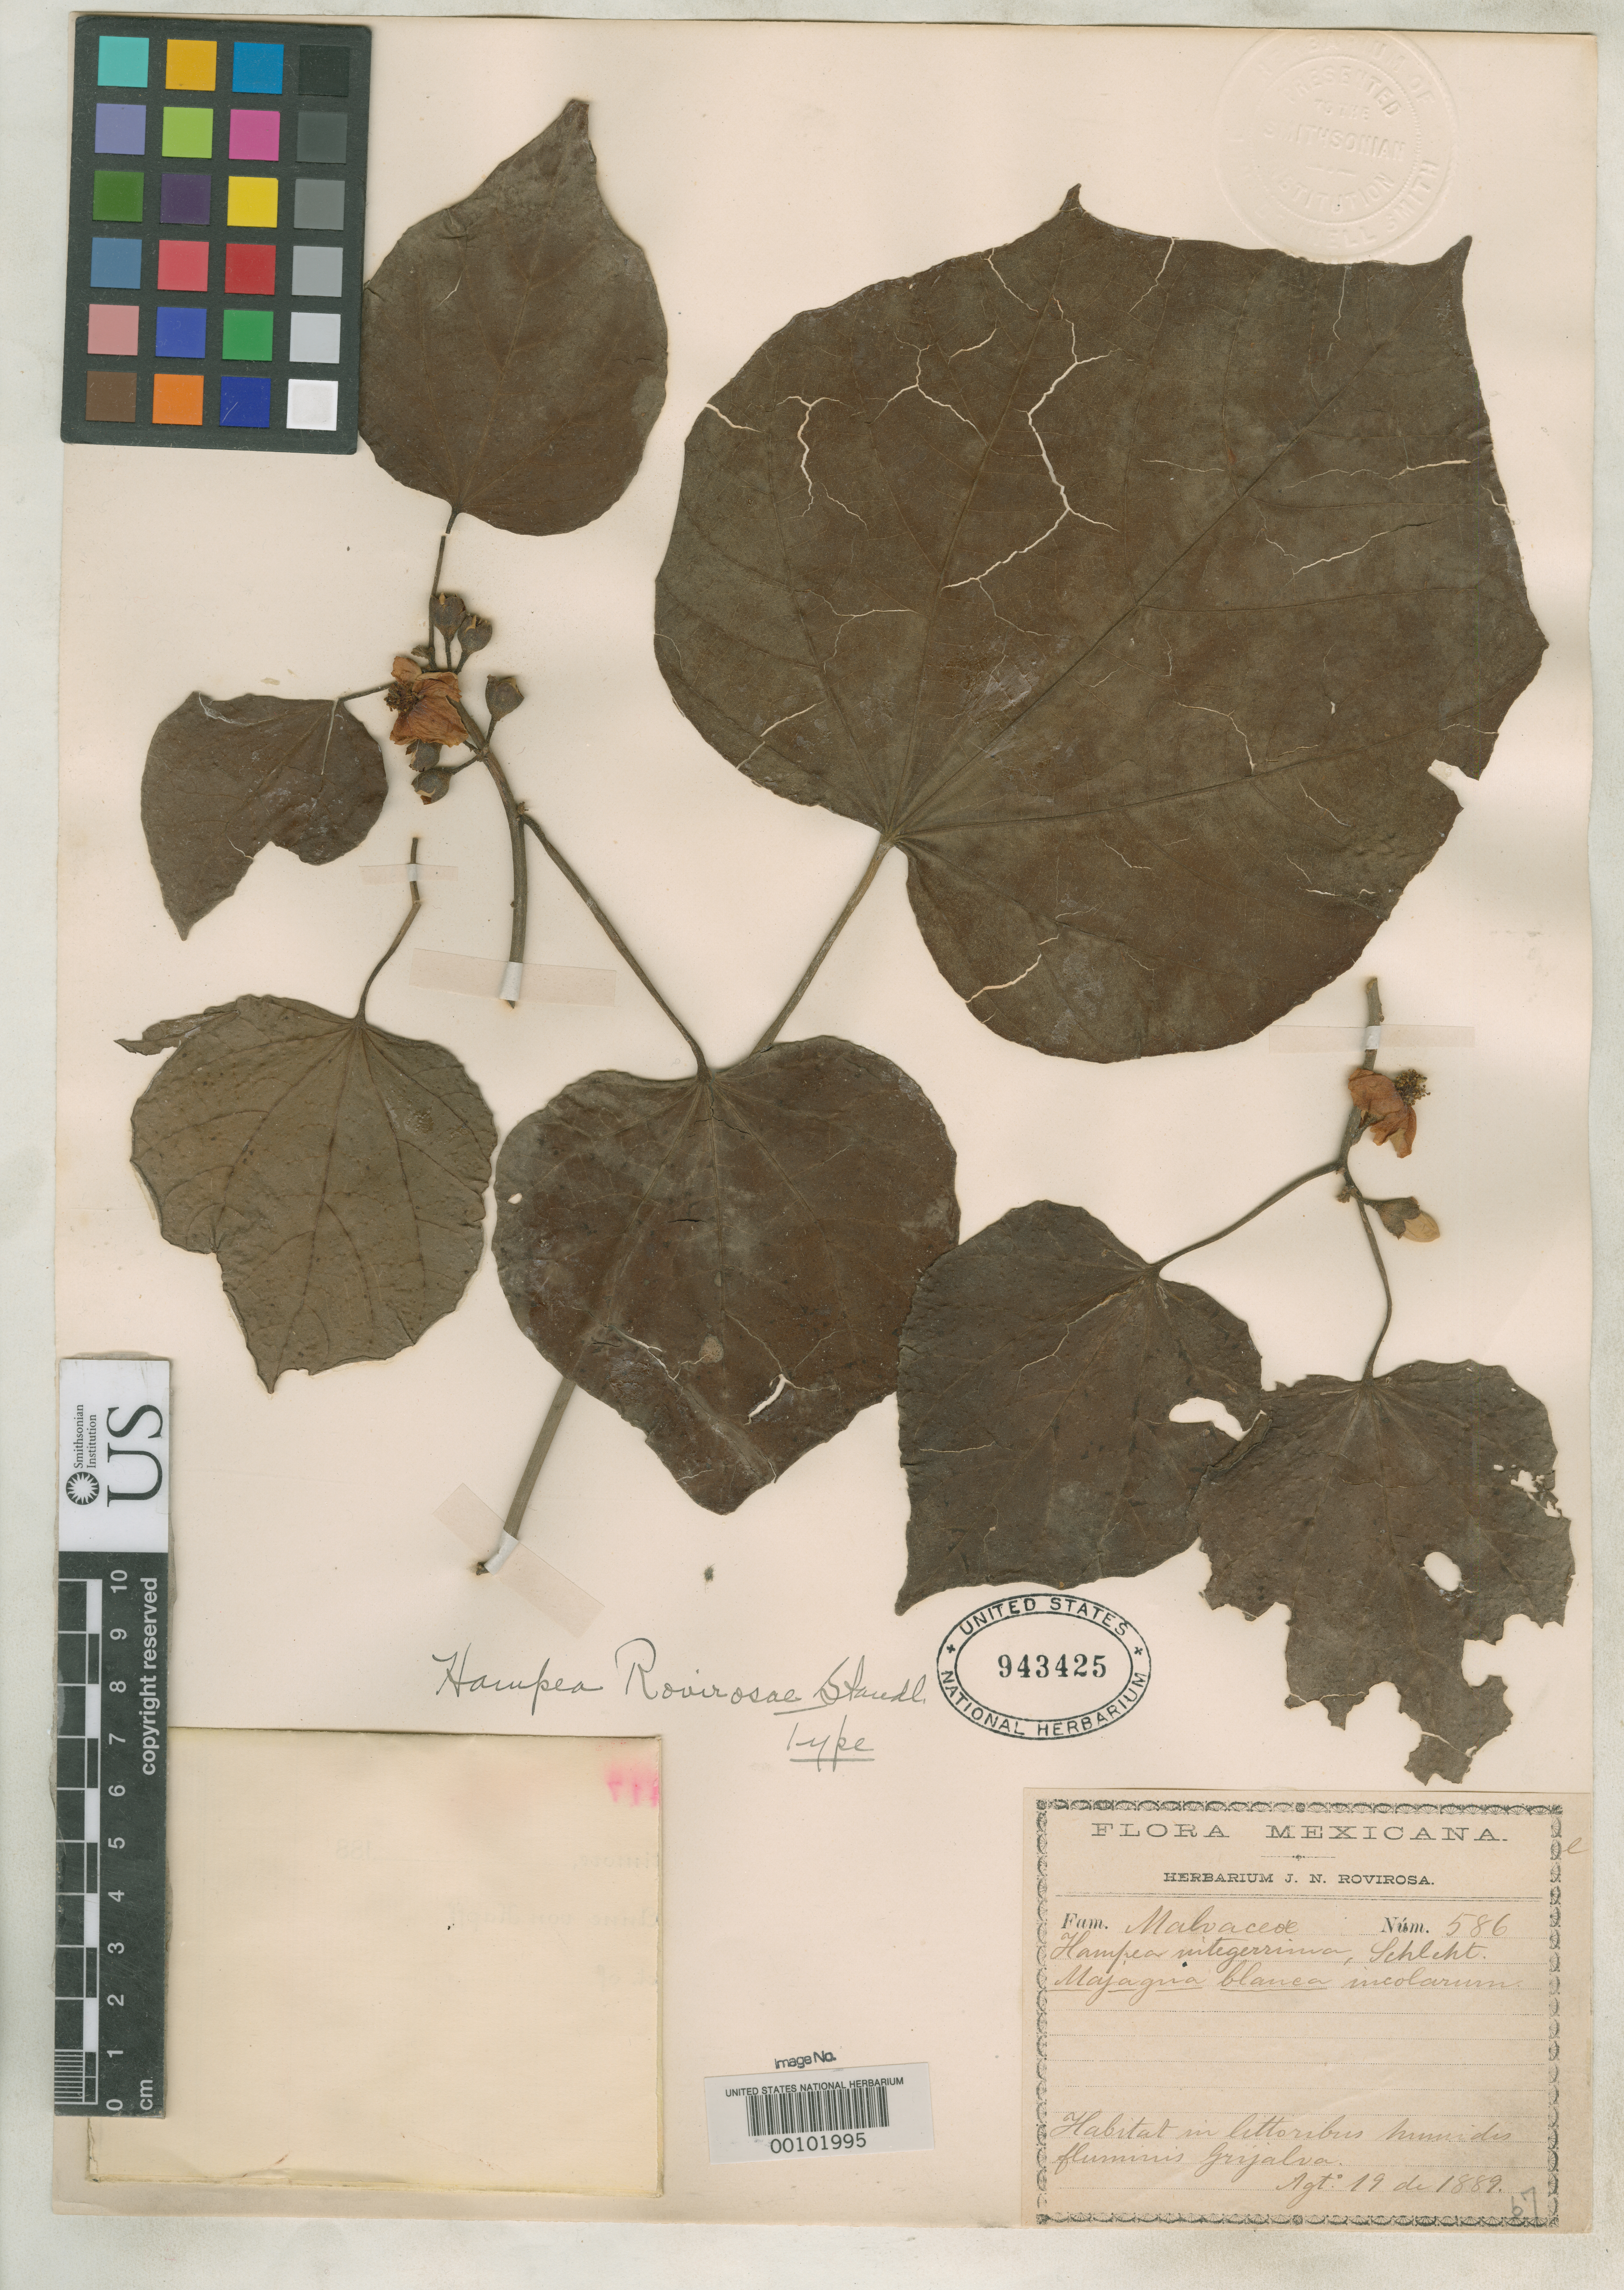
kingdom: Plantae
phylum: Tracheophyta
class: Magnoliopsida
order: Malvales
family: Malvaceae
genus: Hampea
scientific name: Hampea rovirosae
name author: Standl.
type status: Holotype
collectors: J. N. Rovirosa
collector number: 586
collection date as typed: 19 Aug 1889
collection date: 1889-08-19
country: Mexico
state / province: Tabasco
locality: Rio Grijalva.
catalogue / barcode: US 943425